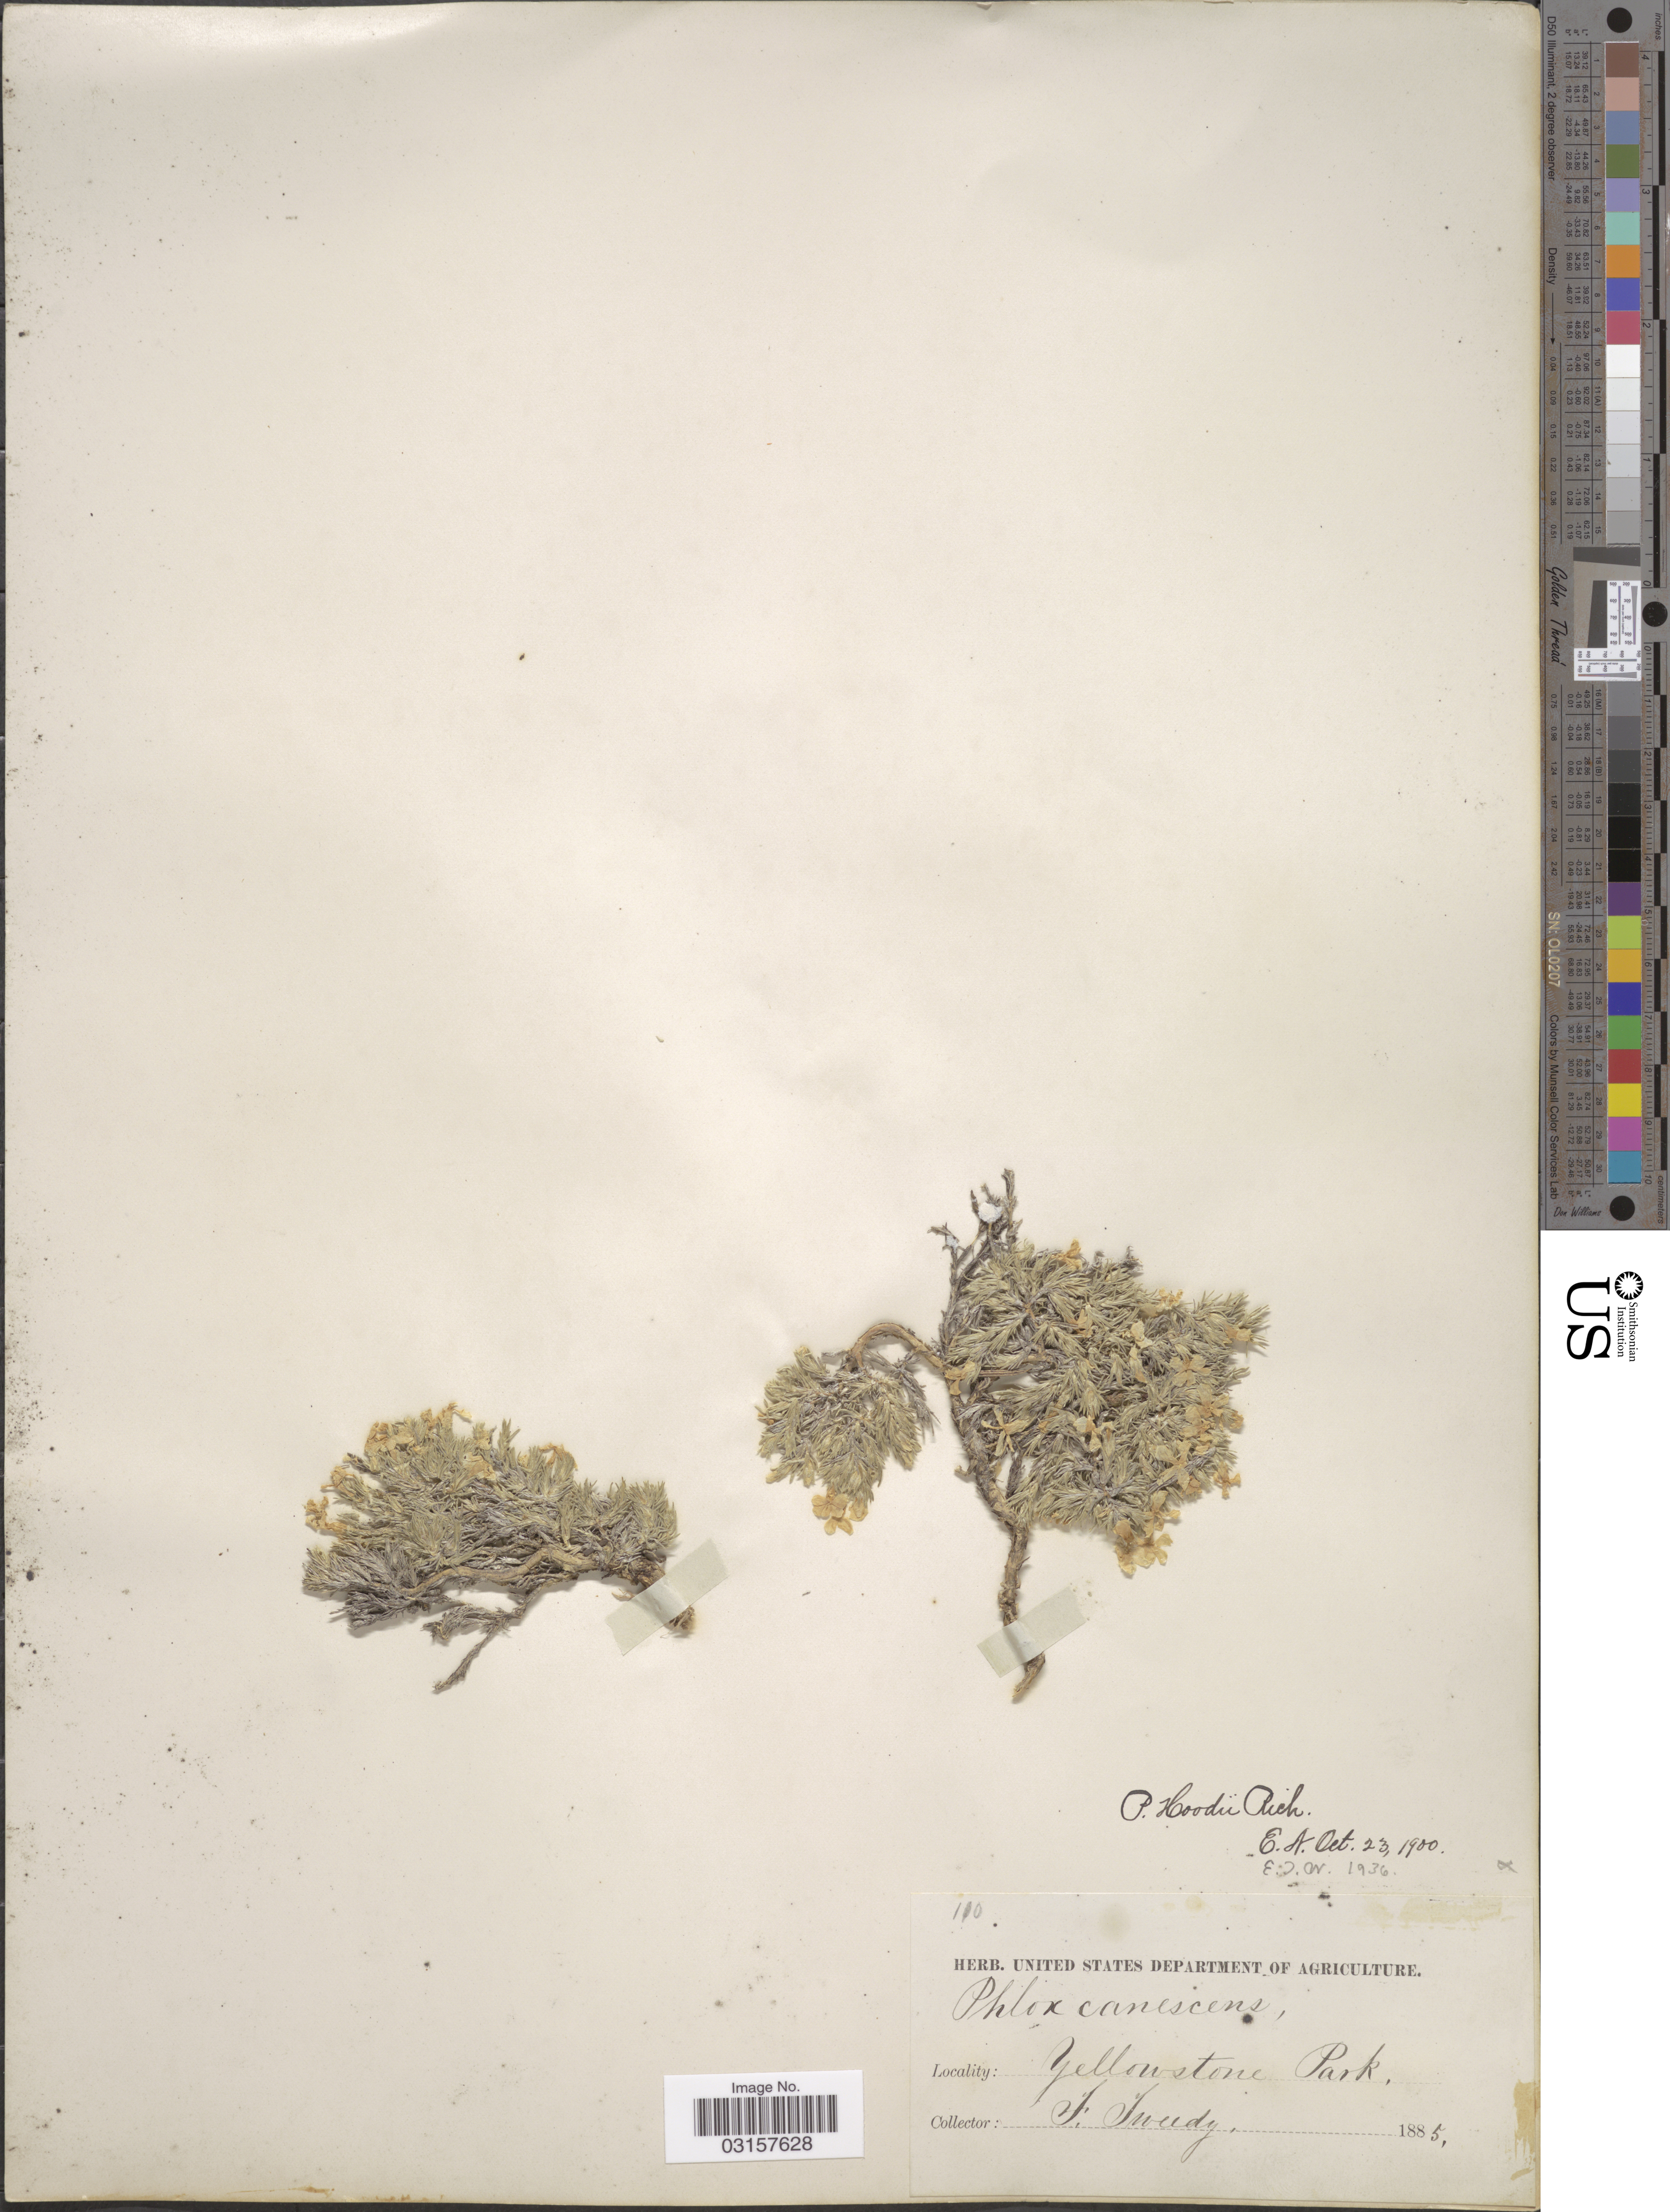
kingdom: Plantae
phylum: Tracheophyta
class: Magnoliopsida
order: Ericales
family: Polemoniaceae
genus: Phlox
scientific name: Phlox hoodii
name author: Richardson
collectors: F. Tweedy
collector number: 110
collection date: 1885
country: United States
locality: Yellowstone Park.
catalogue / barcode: US 103164